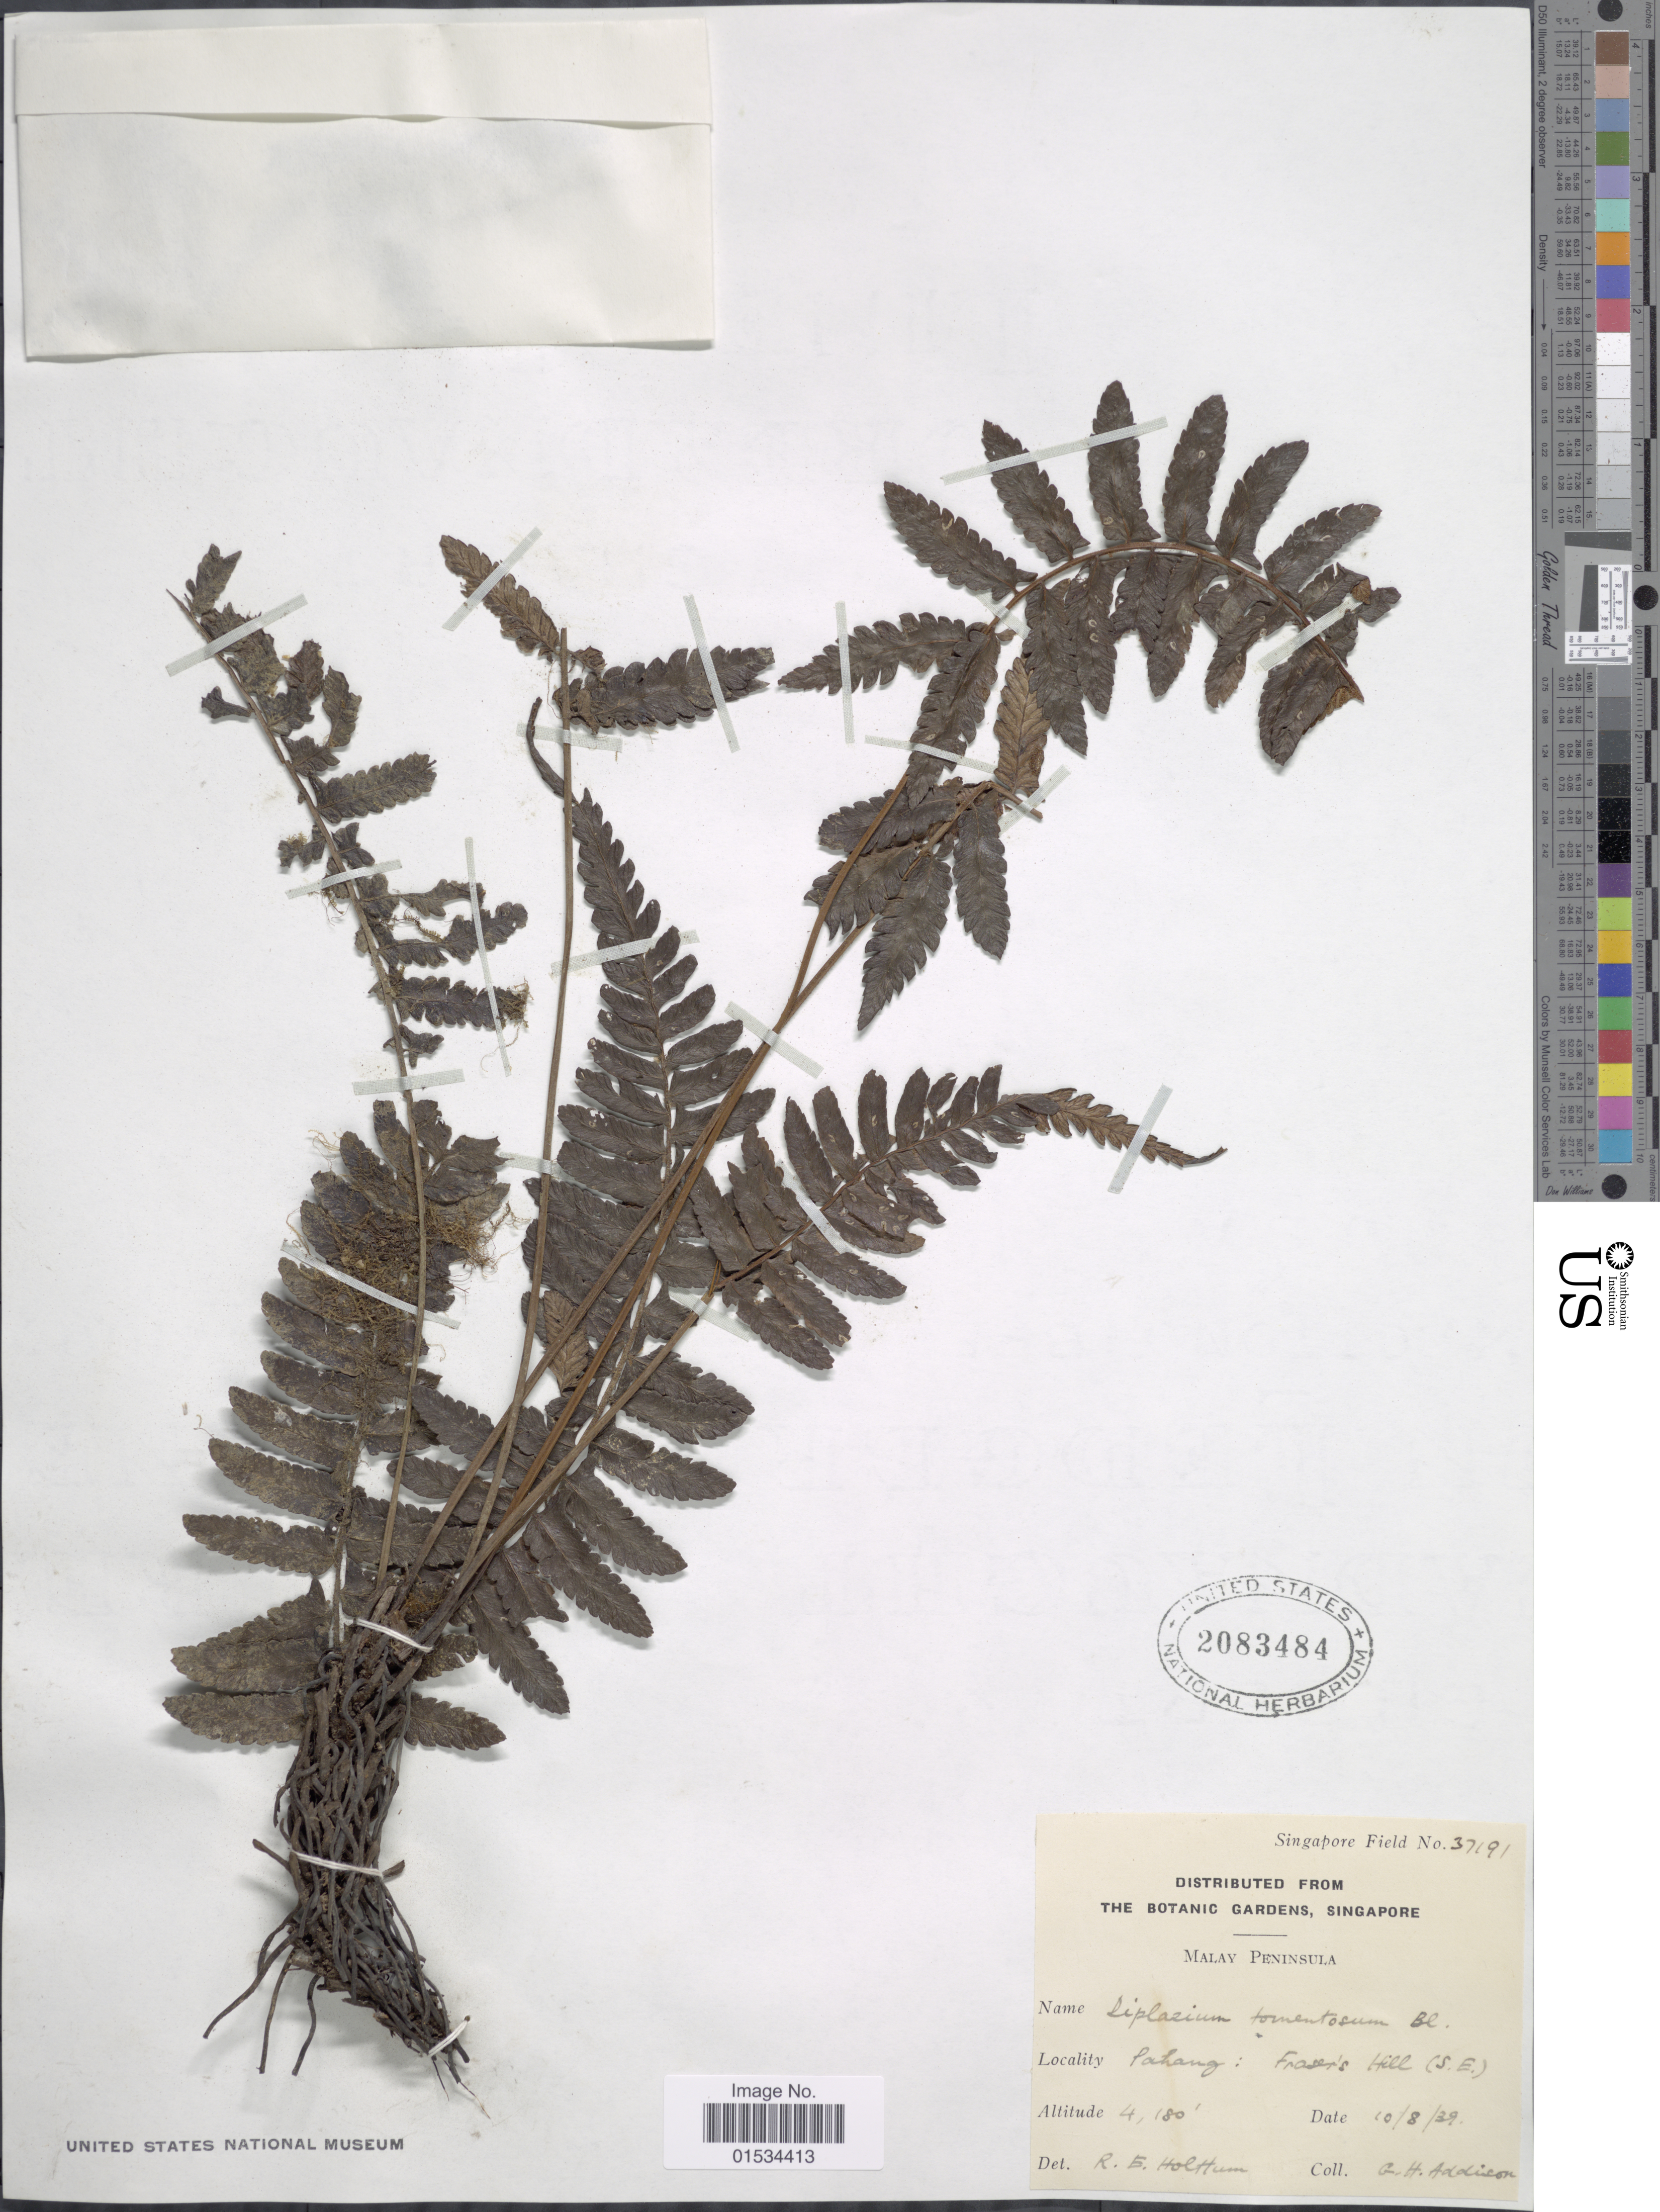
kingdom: Plantae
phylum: Tracheophyta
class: Polypodiopsida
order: Polypodiales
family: Athyriaceae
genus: Diplazium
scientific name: Diplazium tomentosum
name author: Blume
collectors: G. Addison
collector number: Singapore Field 37191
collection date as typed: Transcribed d/m/y: 10/8/39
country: Malaysia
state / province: Pahang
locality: Fraser's Hill, Malay Peninsula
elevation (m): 1274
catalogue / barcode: US 2083484